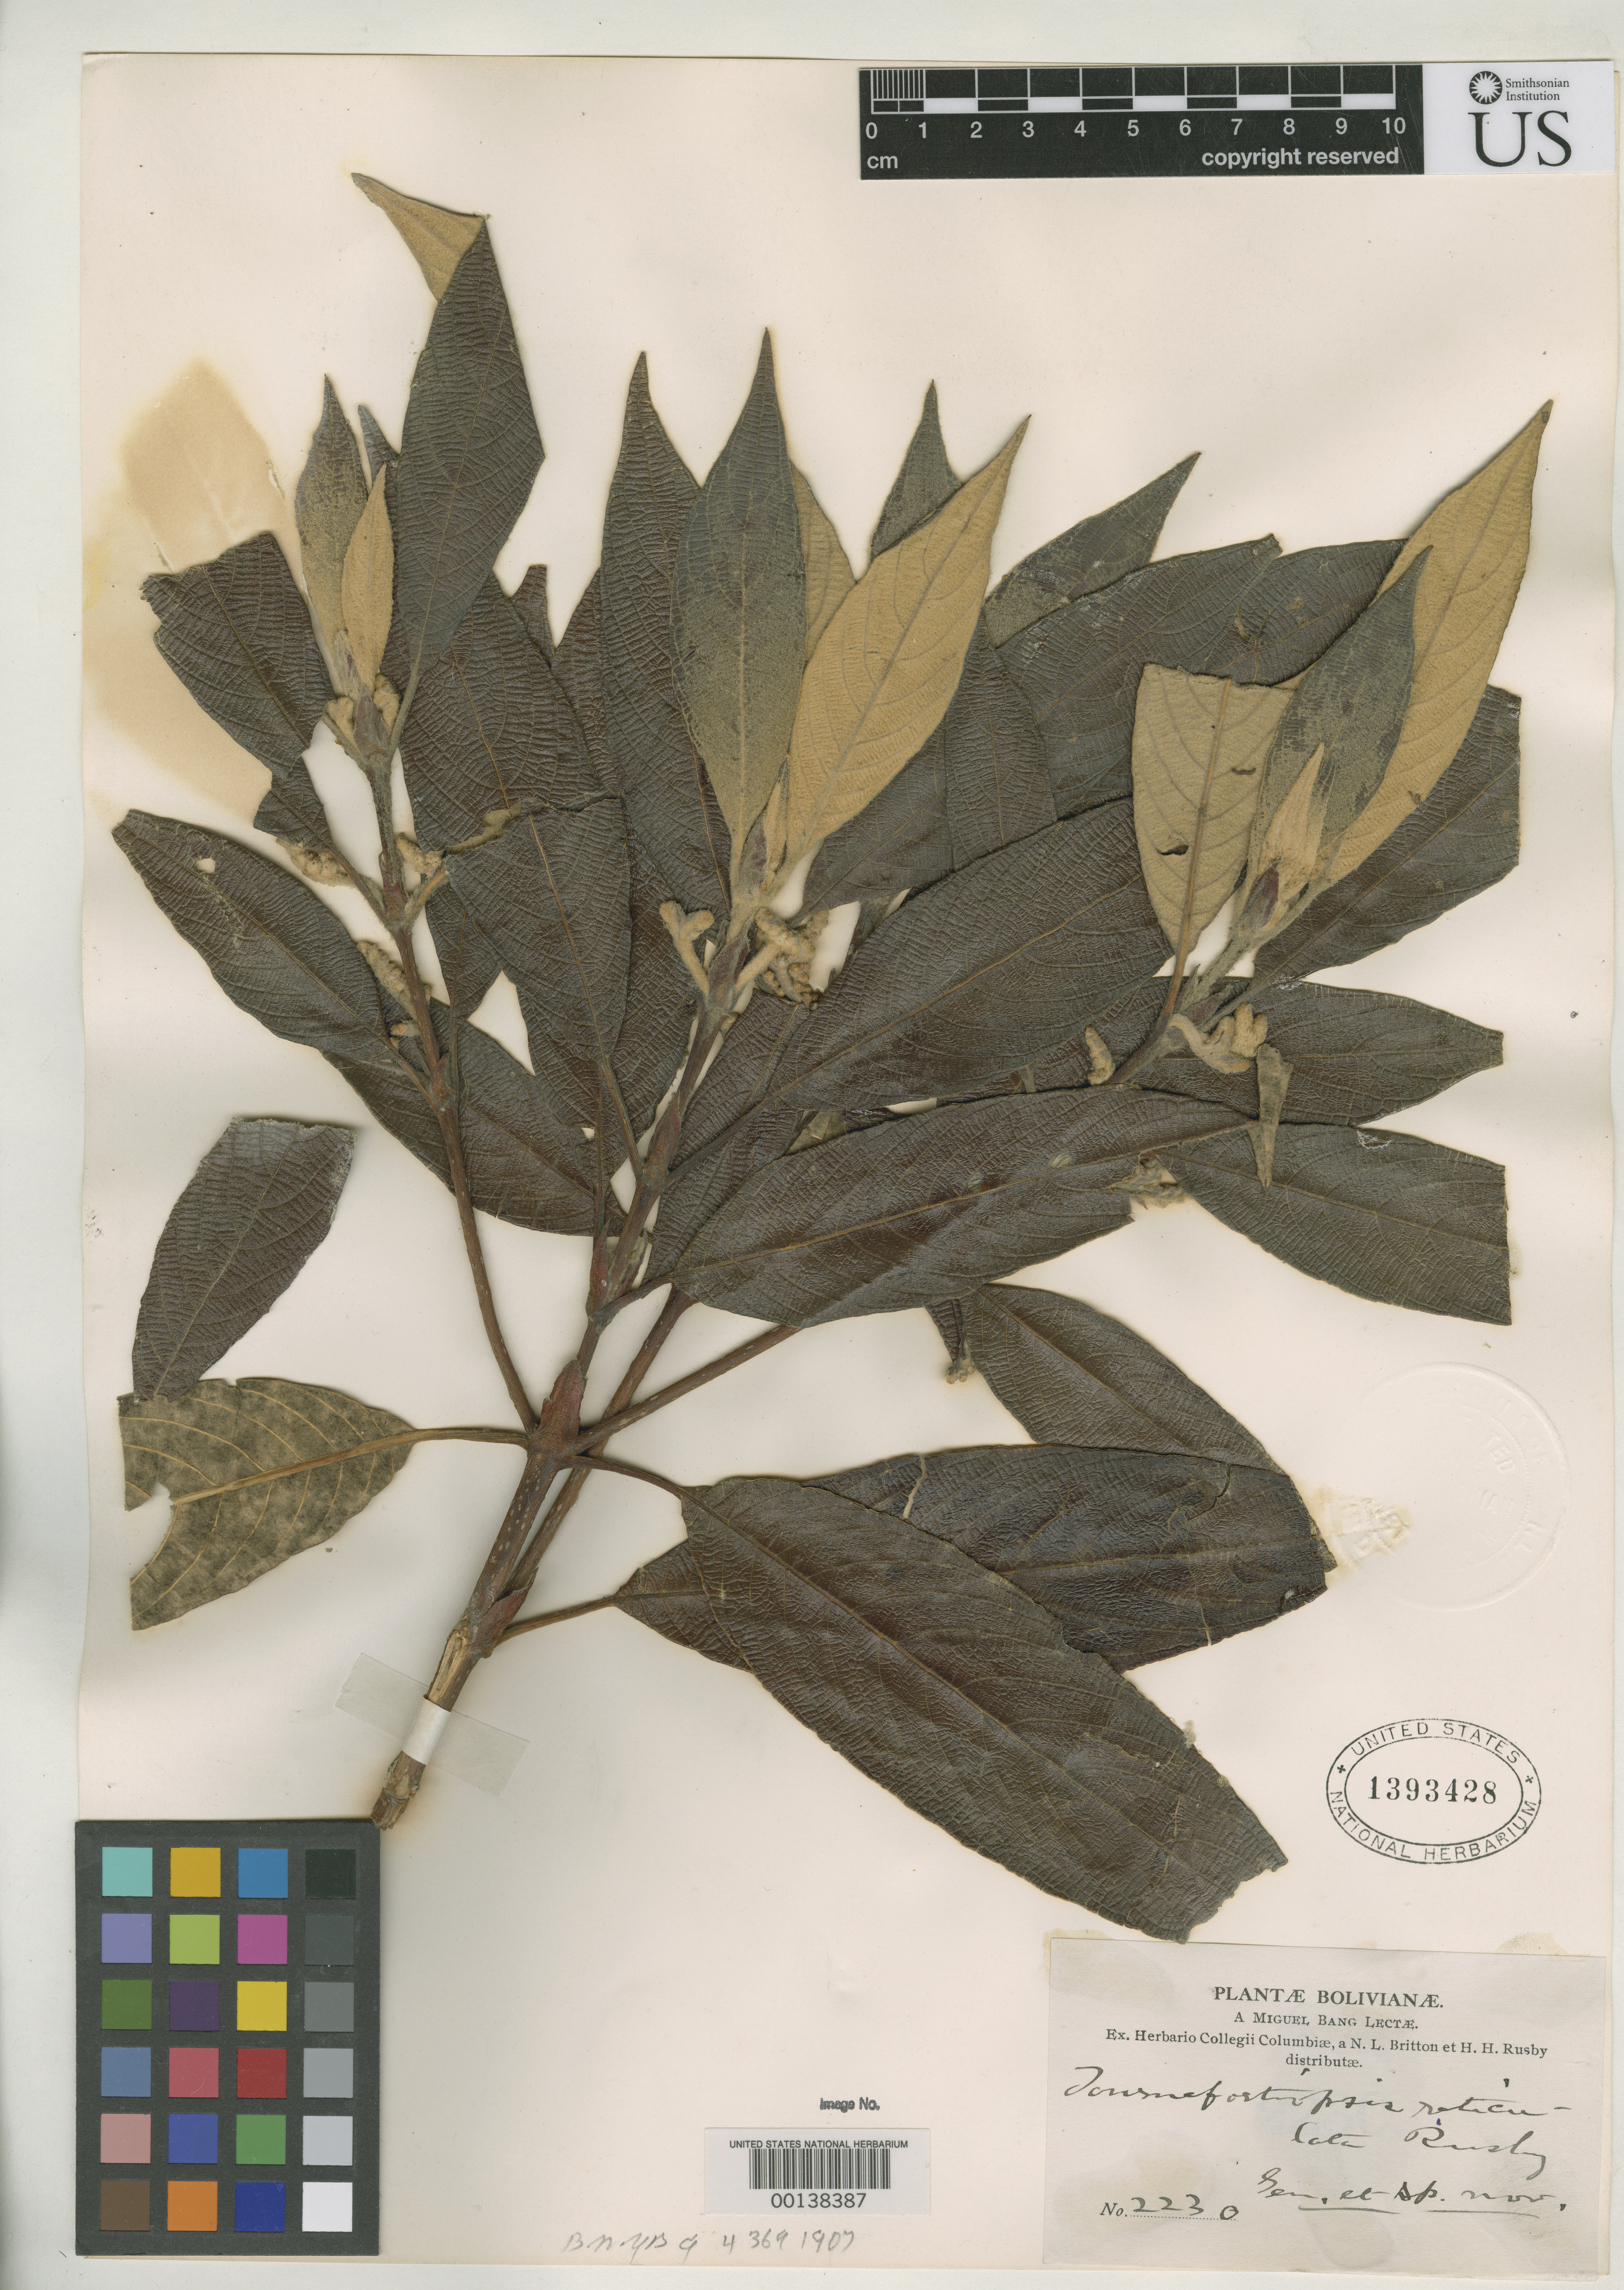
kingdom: Plantae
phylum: Tracheophyta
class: Magnoliopsida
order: Gentianales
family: Rubiaceae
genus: Tournefortiopsis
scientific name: Tournefortiopsis reticulata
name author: Rusby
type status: Isotype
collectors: M. Bang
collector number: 2230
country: Bolivia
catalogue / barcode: US 1393428